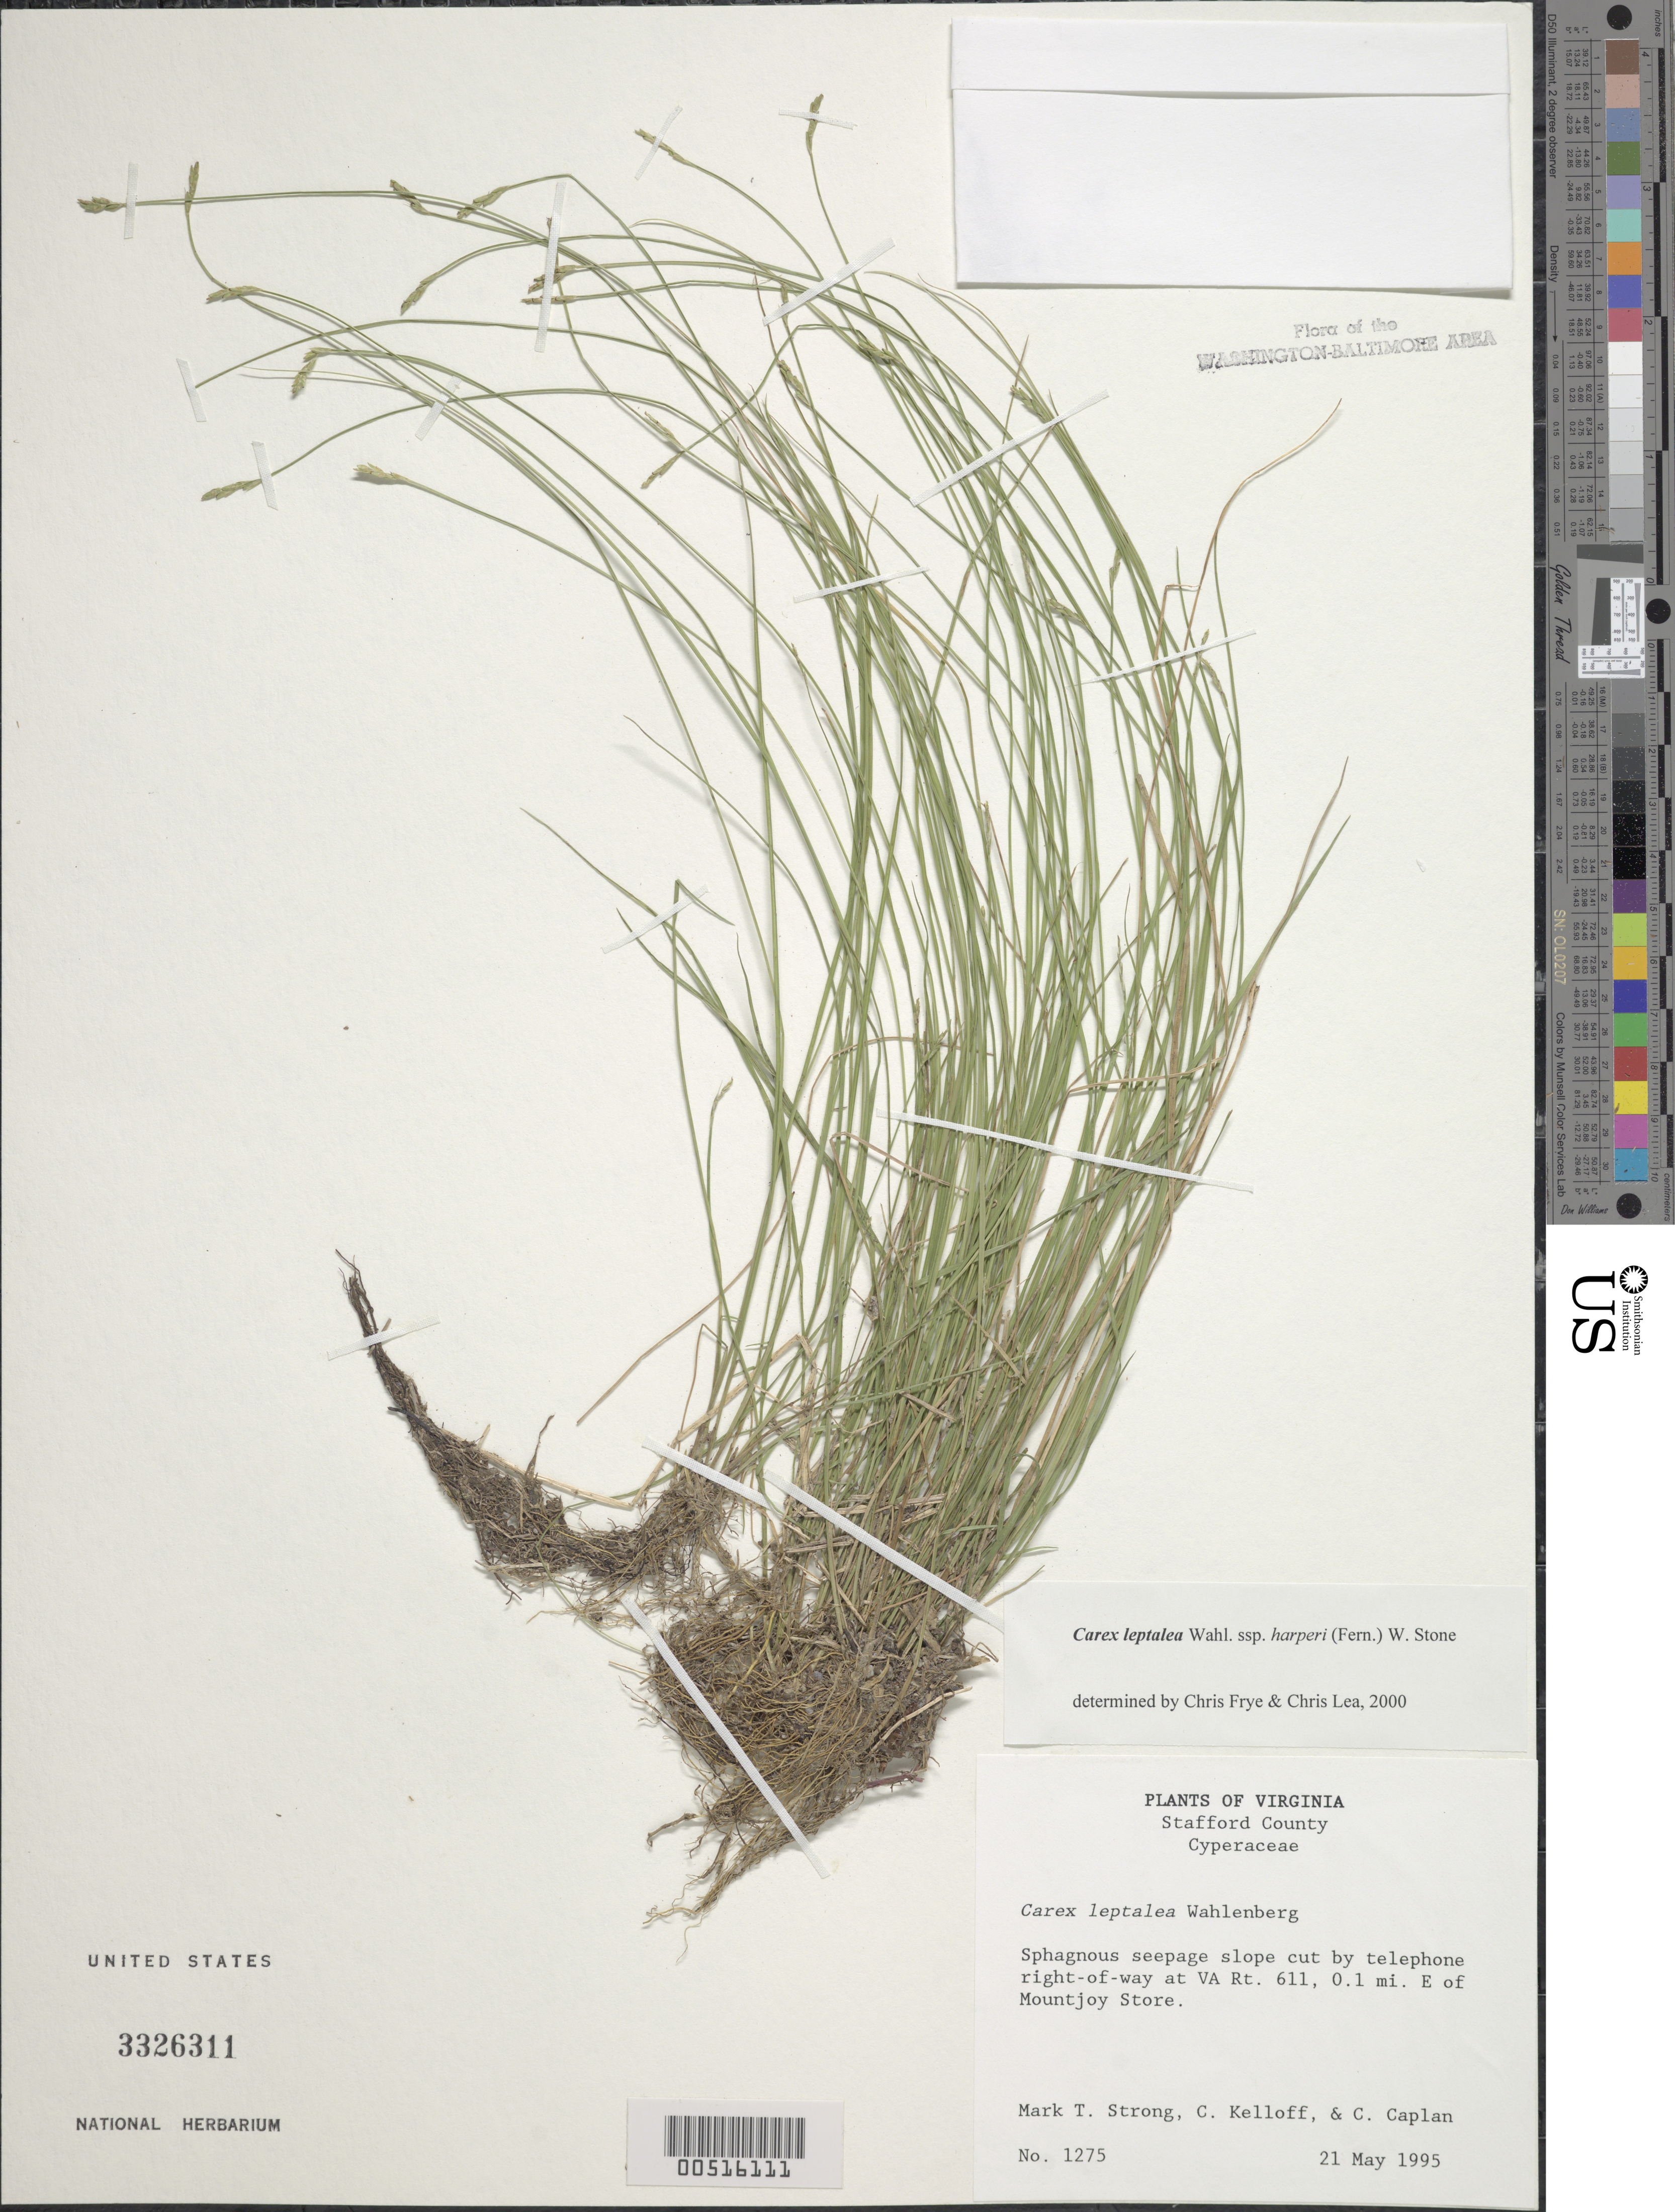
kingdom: Plantae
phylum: Tracheophyta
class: Liliopsida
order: Poales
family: Cyperaceae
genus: Carex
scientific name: Carex leptalea var. harperi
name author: (Fernald) W. Stone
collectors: M. T. Strong, C. L. Kelloff & C. Caplan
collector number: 1275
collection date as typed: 21 May 1995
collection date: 1995-05-21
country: United States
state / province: Virginia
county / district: Stafford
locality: Cut by Telephone Right of Way at VA Rt. 611, E of Mountjoy Store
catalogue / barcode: US 3326311